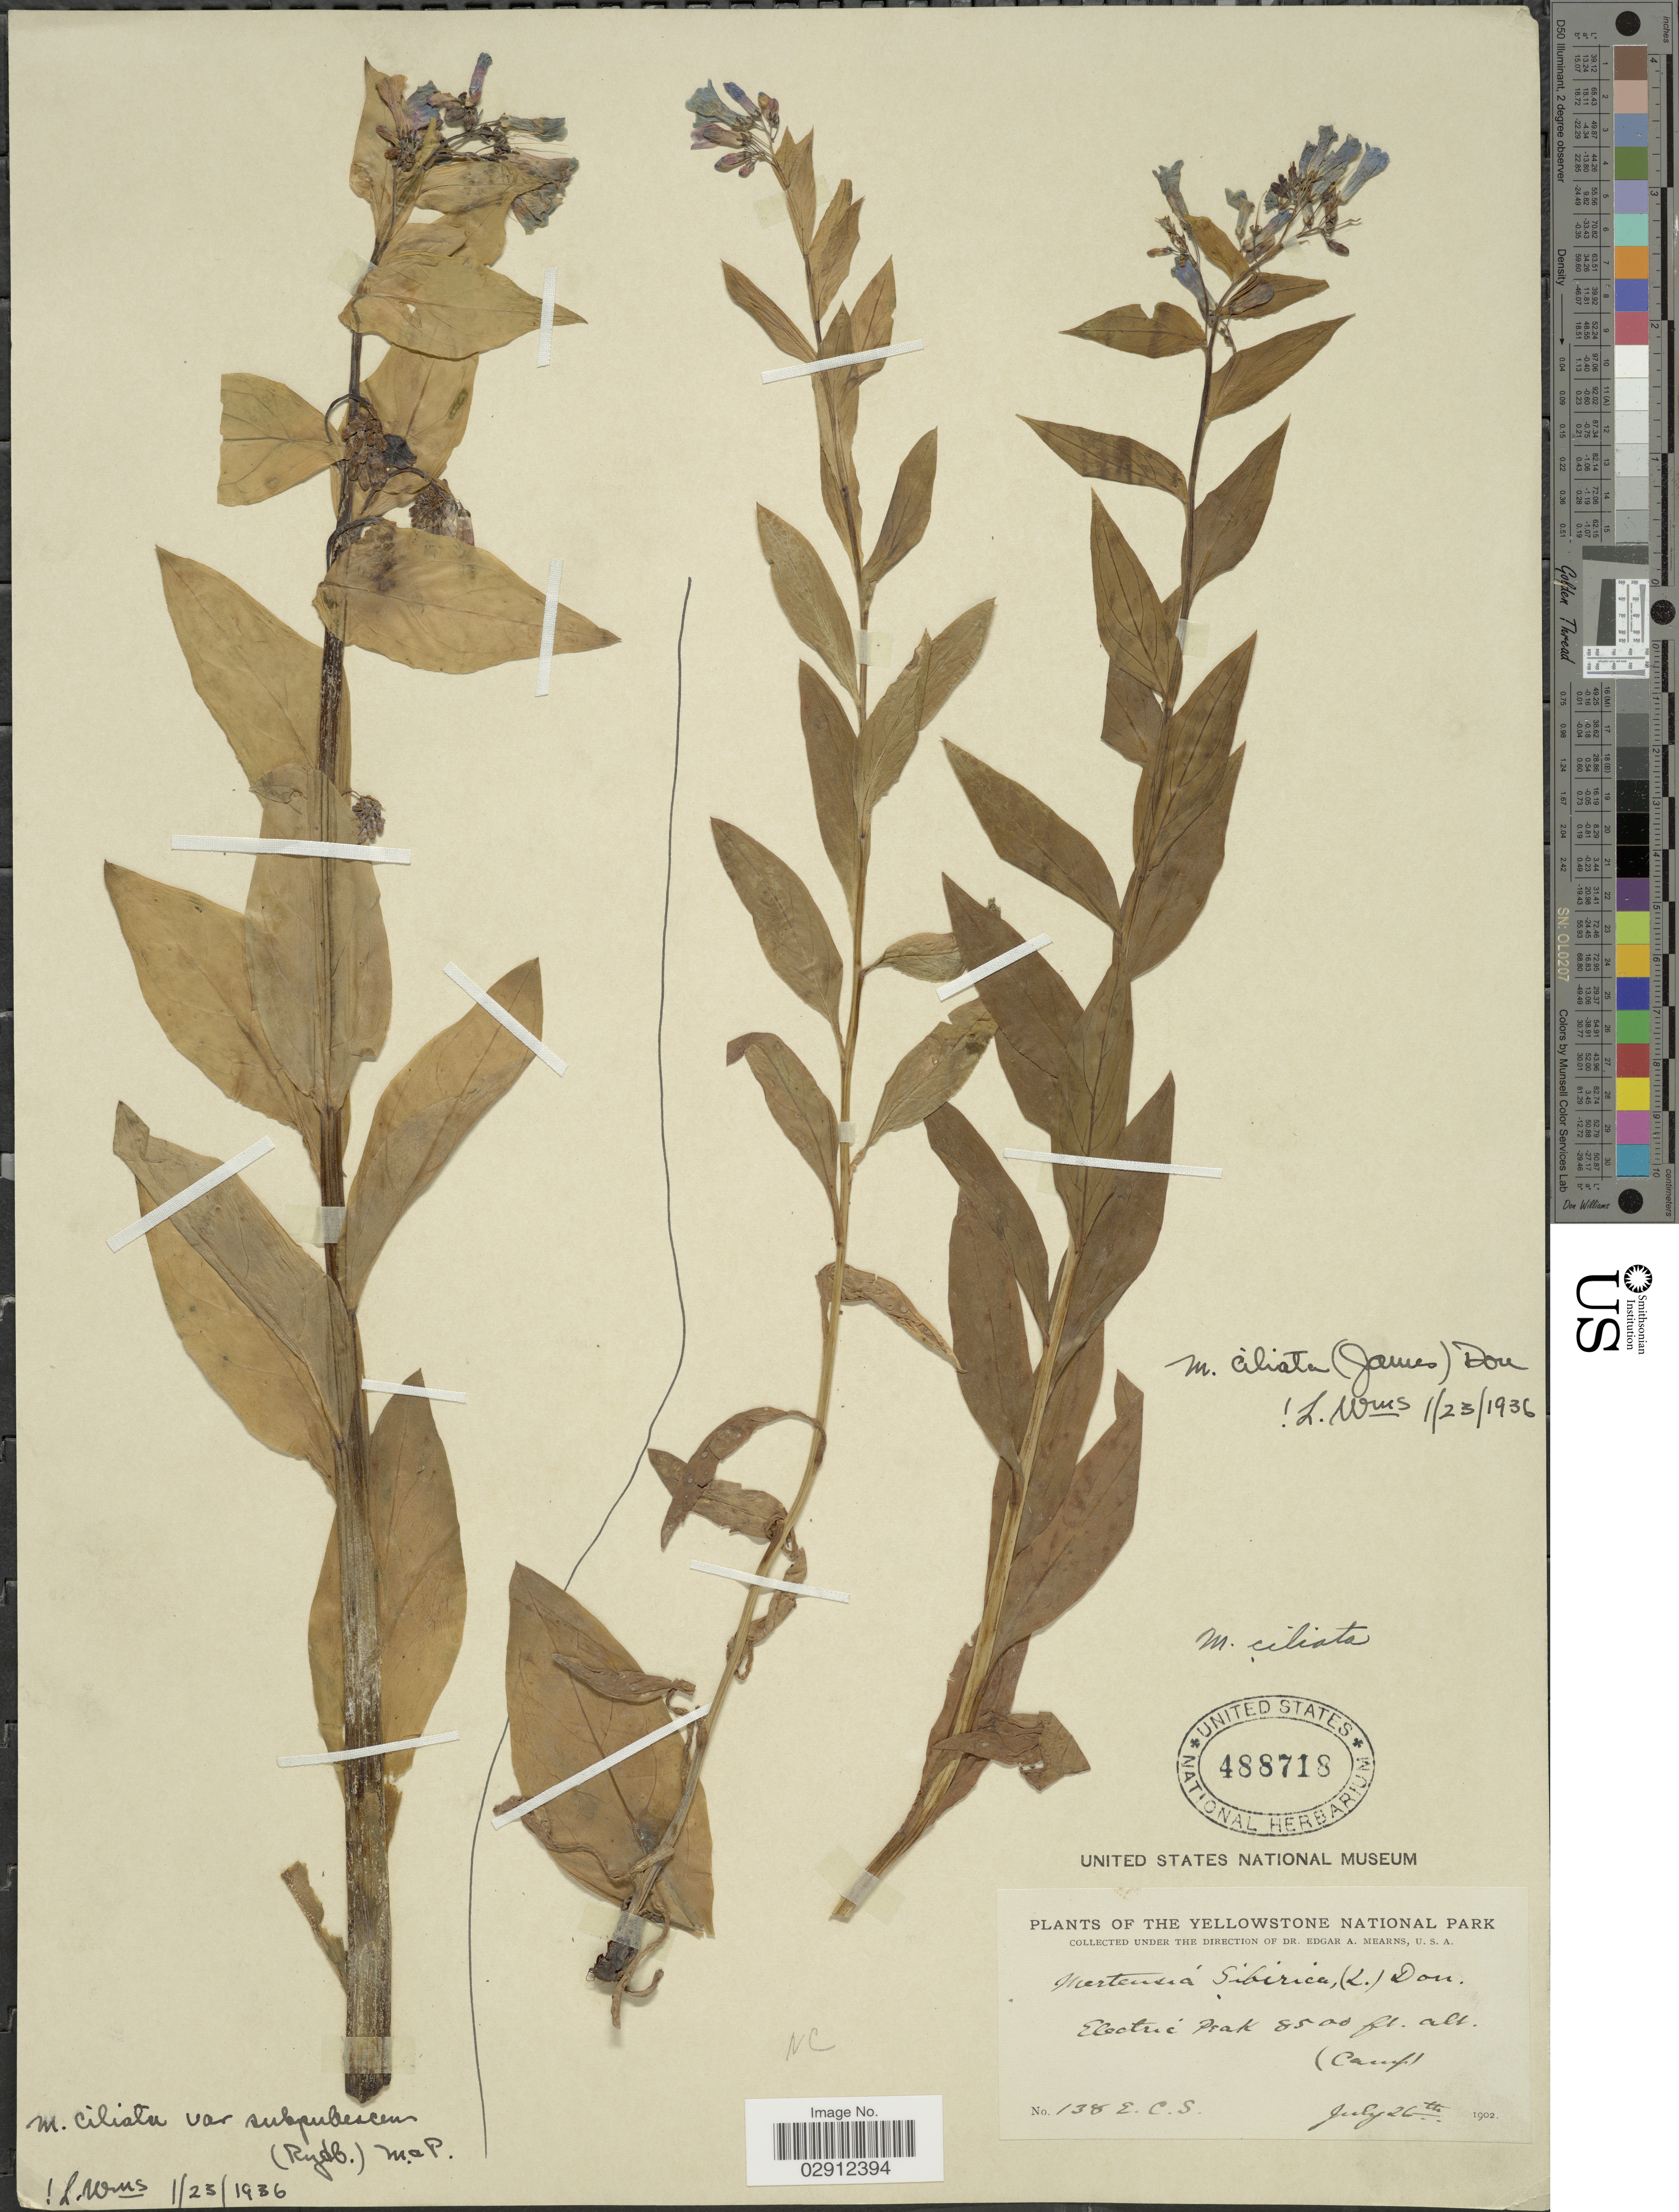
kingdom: Plantae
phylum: Tracheophyta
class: Magnoliopsida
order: Boraginales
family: Boraginaceae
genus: Mertensia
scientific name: Mertensia ciliata var. subpubescens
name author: (Rydb.) J.F. Macbr. & Payson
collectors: E. C. Smith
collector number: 138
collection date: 1902-07-26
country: United States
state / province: Montana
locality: The Yellowstone National Park. Electric Peak.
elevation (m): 2591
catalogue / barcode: US 488718